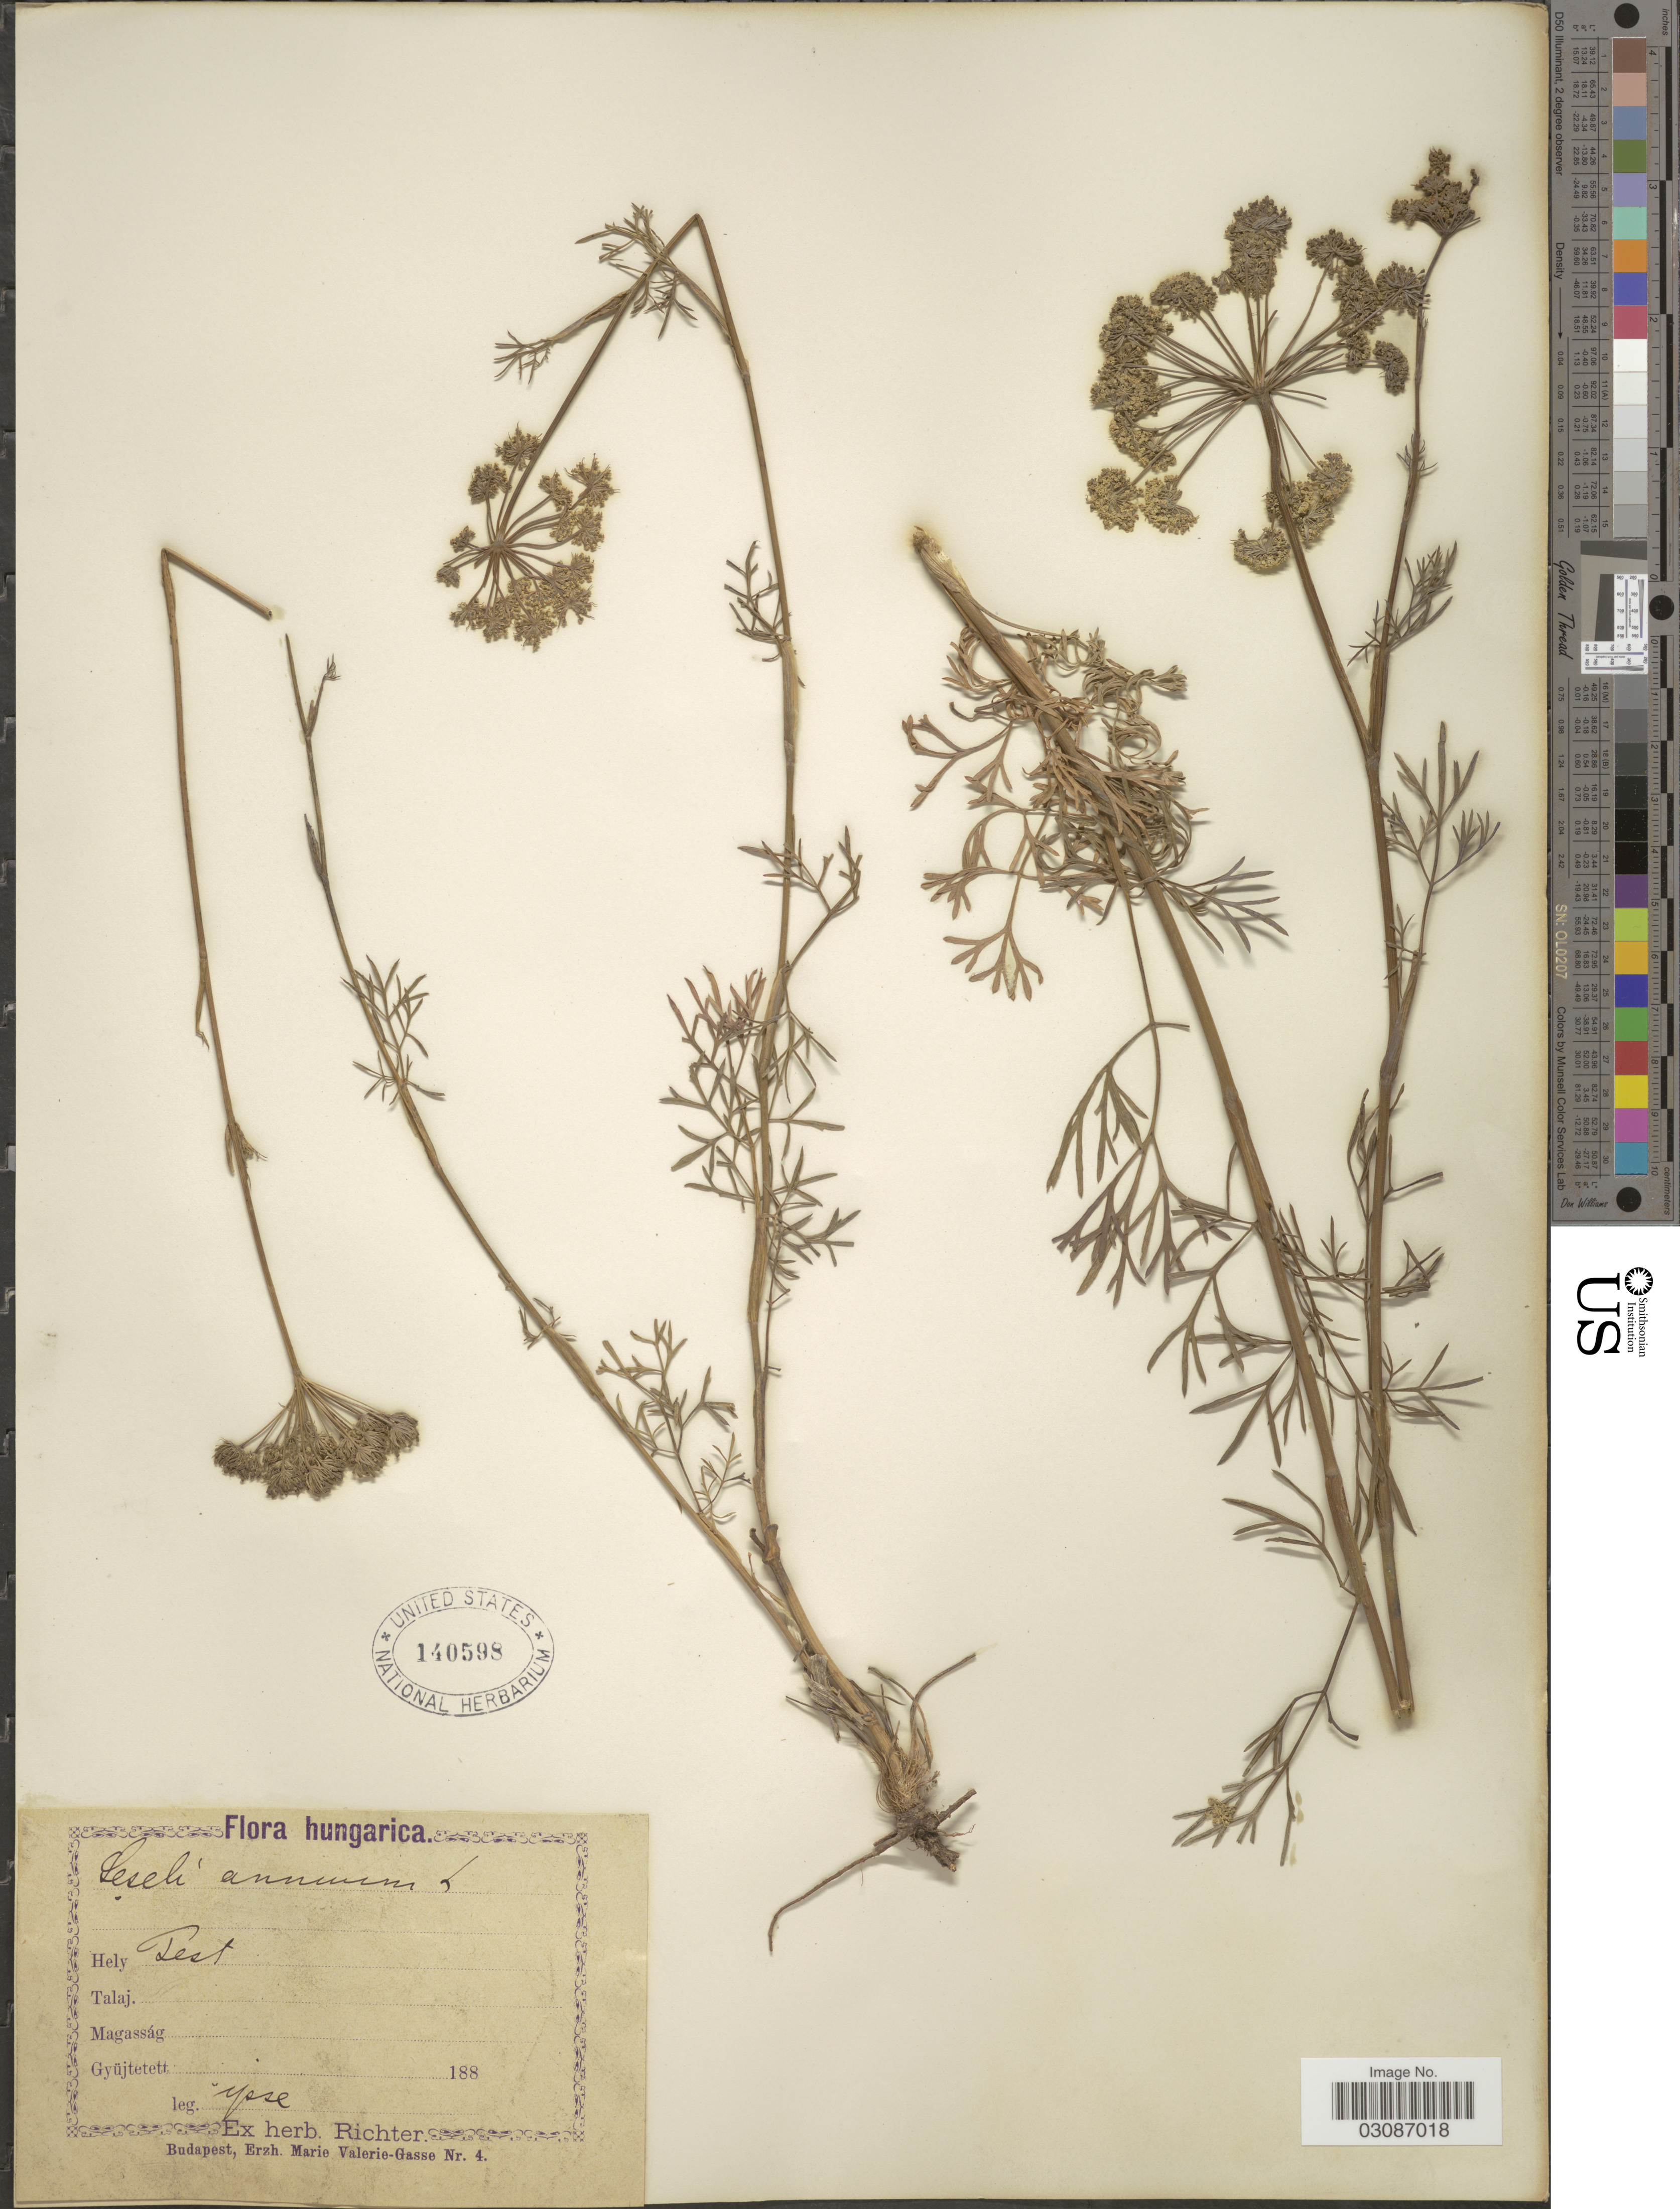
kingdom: Plantae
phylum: Tracheophyta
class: Magnoliopsida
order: Apiales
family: Apiaceae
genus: Seseli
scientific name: Seseli annuum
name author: L.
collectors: -- Richter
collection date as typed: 188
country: Hungary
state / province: Budapest, Capital District of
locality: Pest.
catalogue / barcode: US 140598